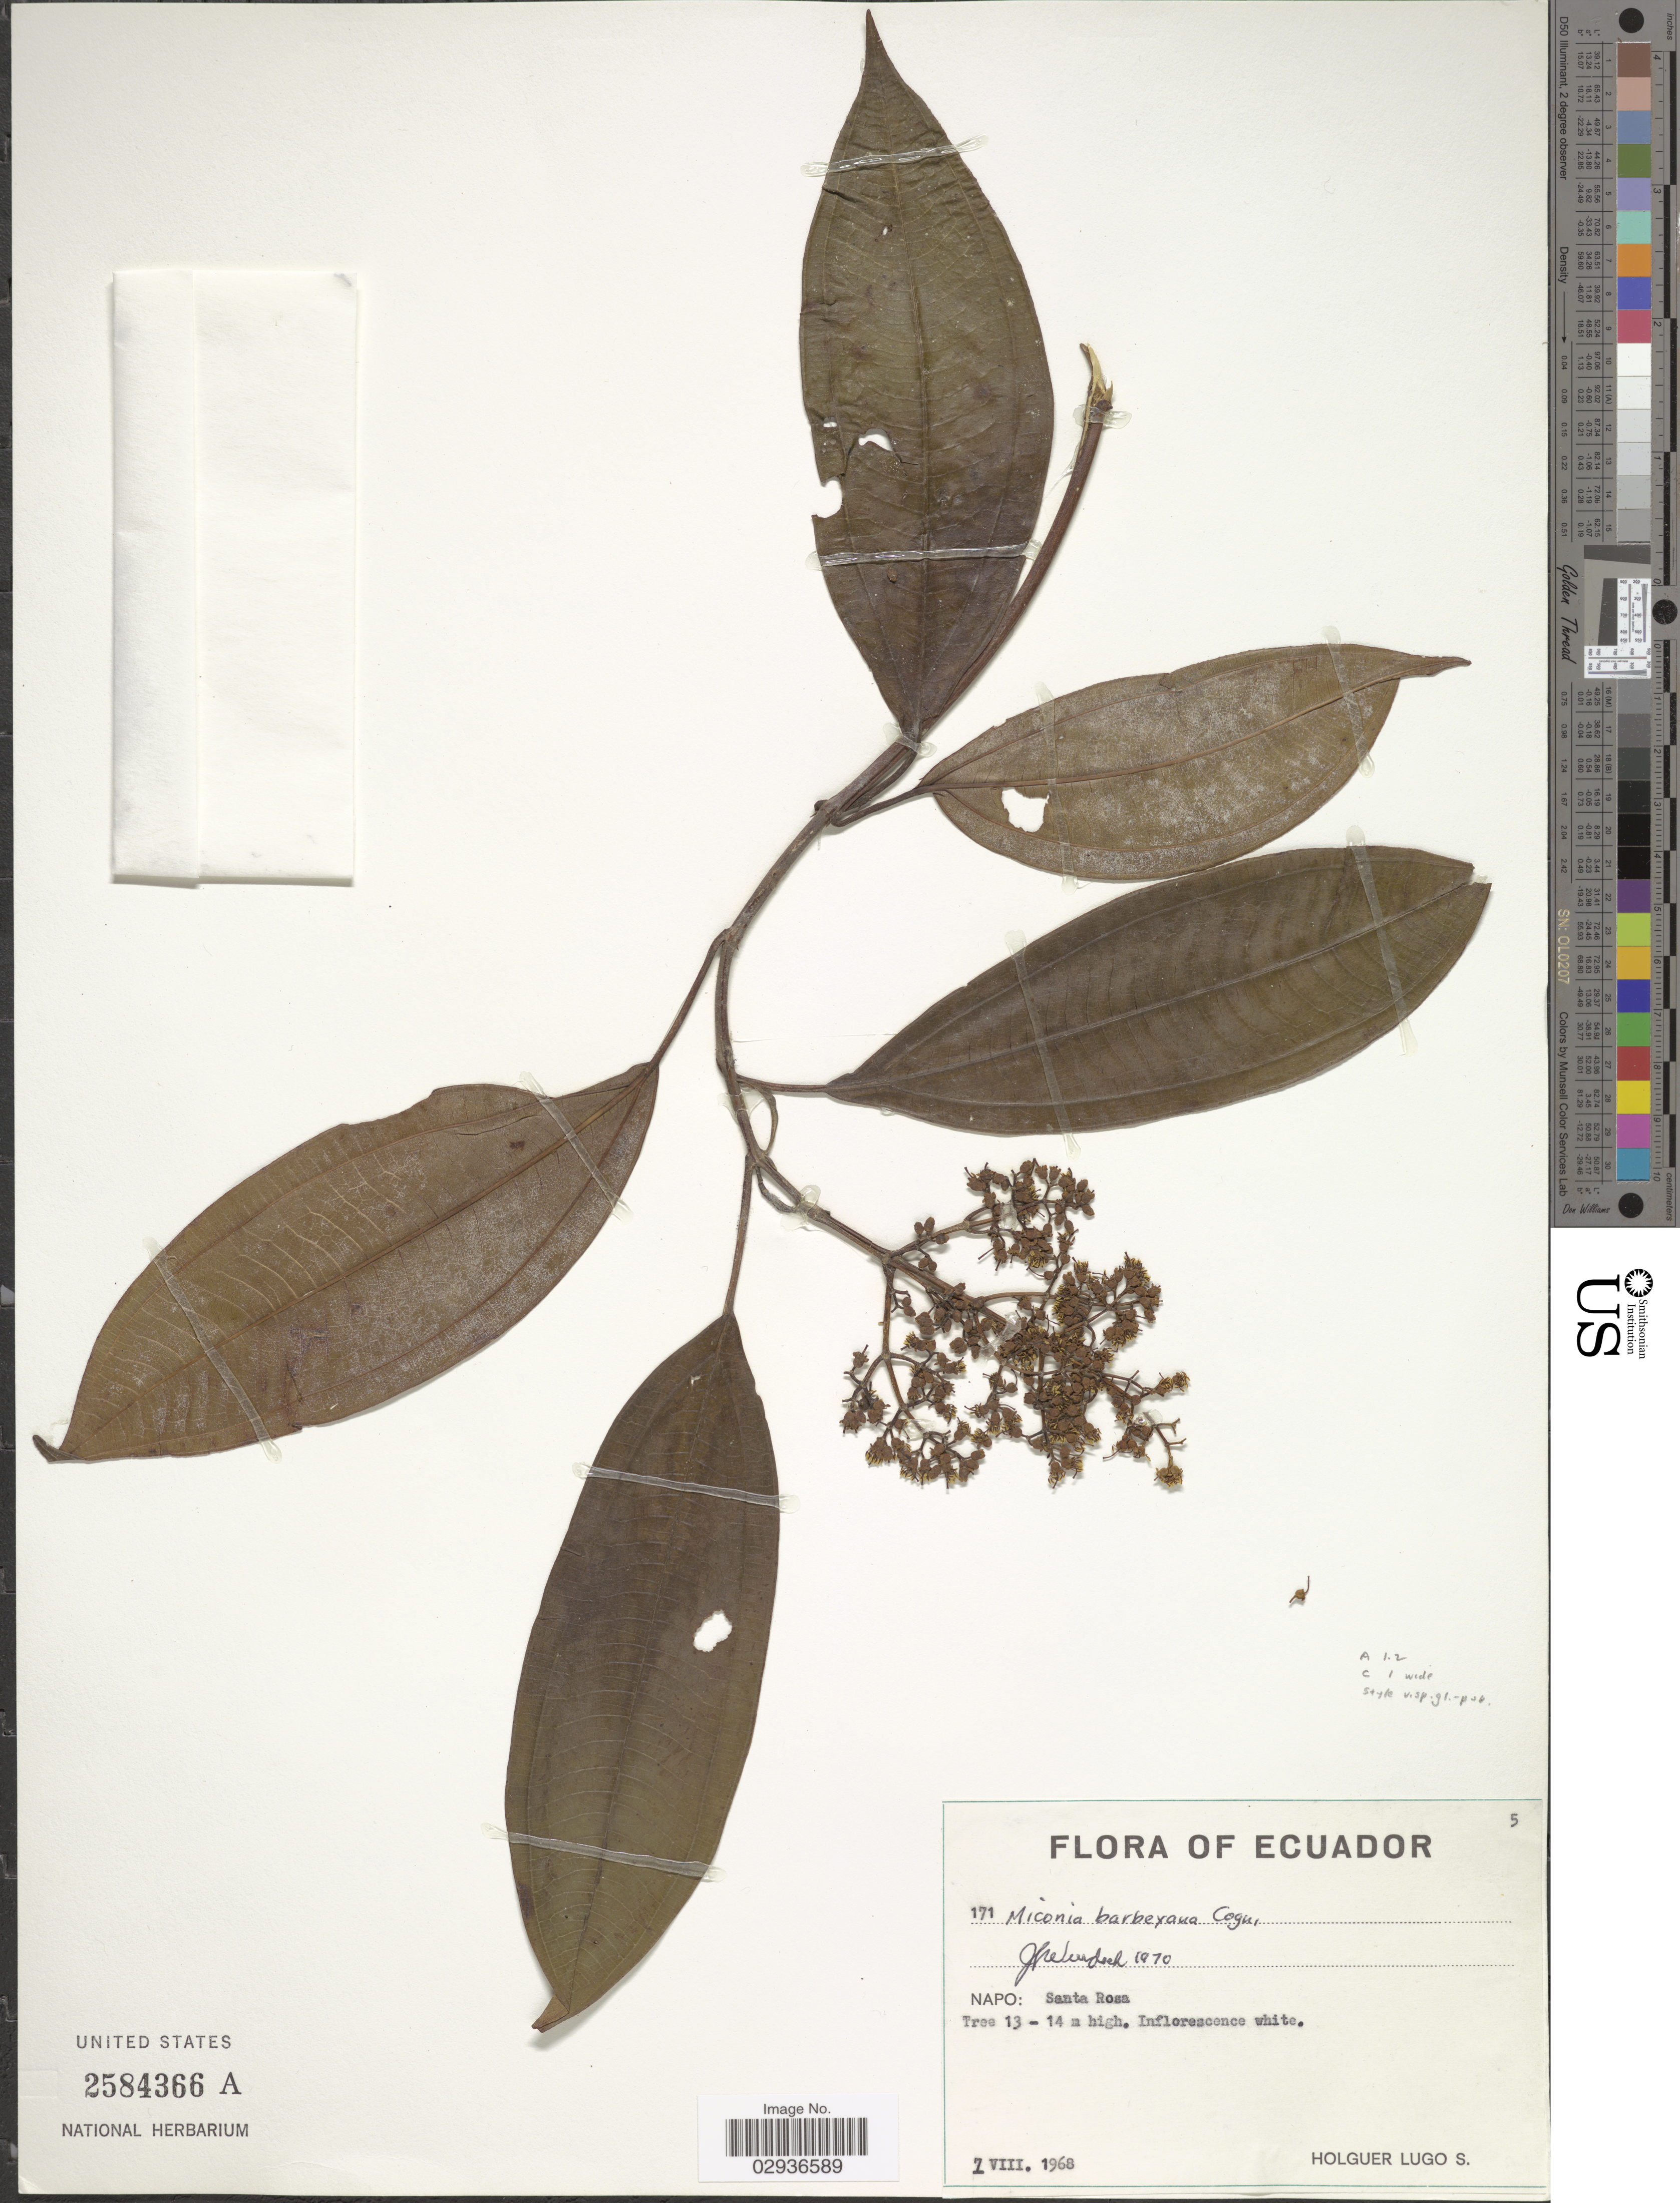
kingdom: Plantae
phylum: Tracheophyta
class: Magnoliopsida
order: Myrtales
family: Melastomataceae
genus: Miconia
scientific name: Miconia barbeyana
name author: Cogn.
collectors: H. Lugo S.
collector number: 171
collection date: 1968-08-07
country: Ecuador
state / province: Napo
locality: Santa Rosa.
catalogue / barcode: US 2584366A